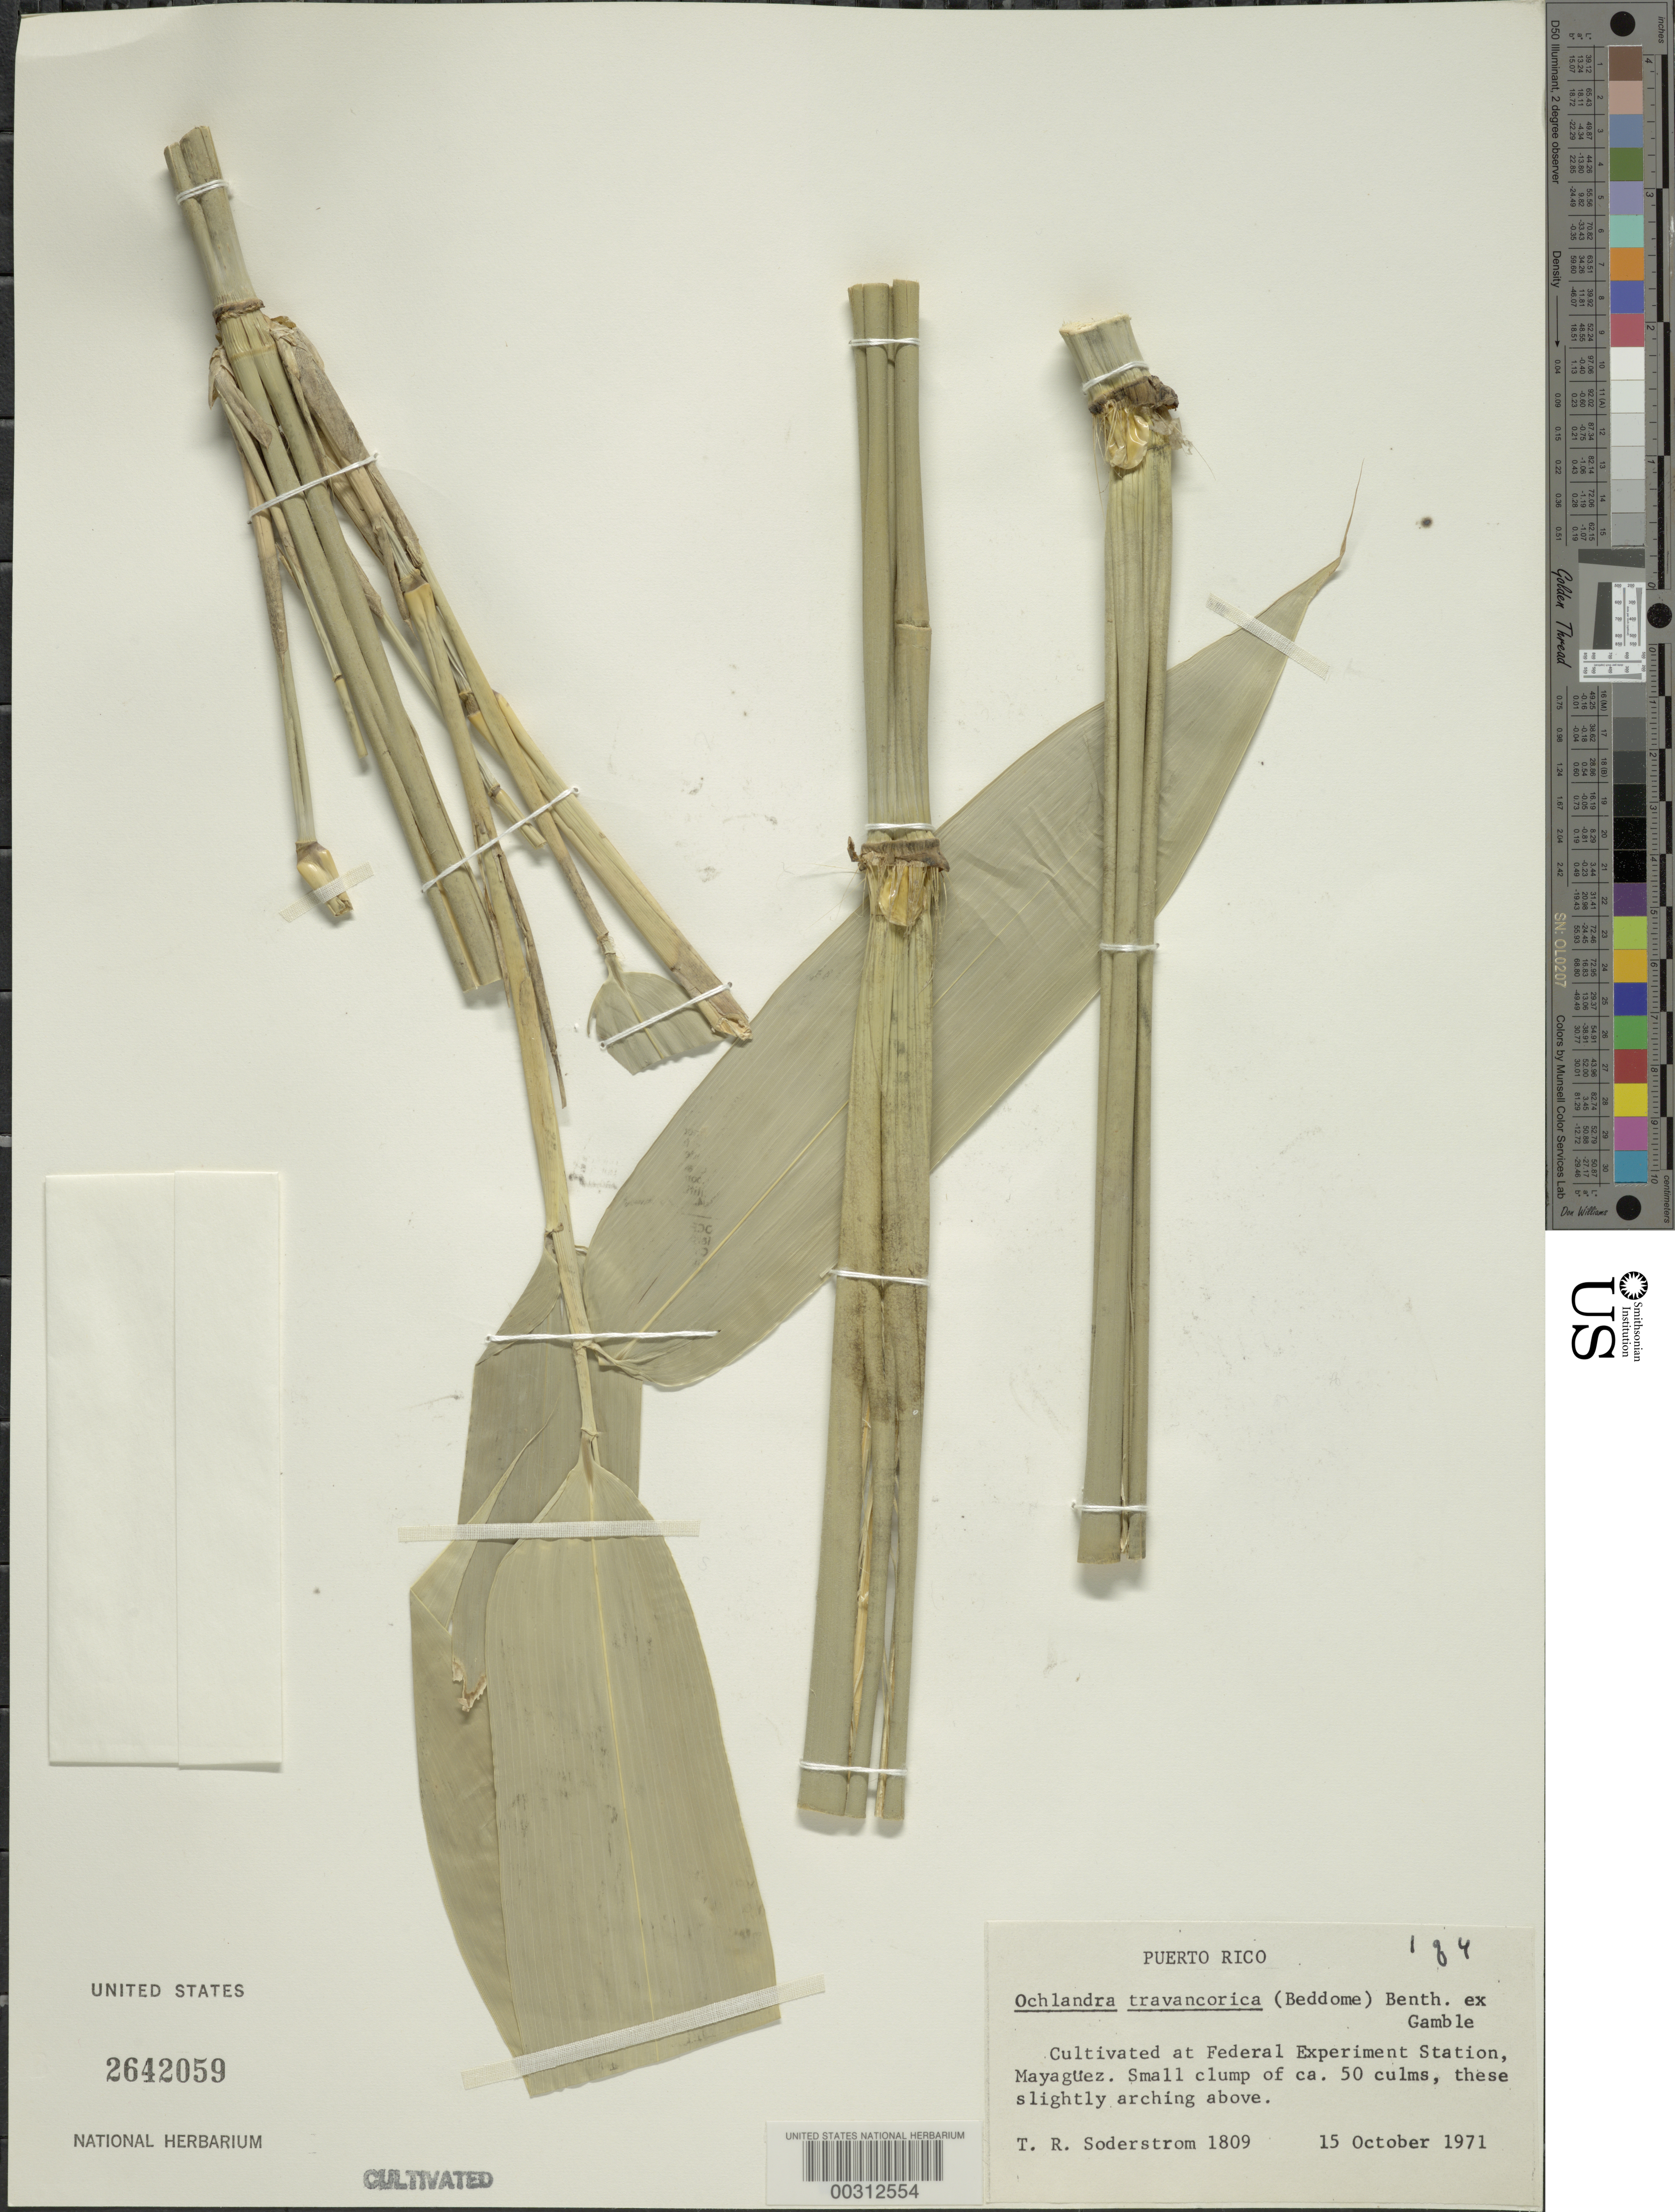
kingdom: Plantae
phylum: Tracheophyta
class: Liliopsida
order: Poales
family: Poaceae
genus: Ochlandra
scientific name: Ochlandra travancorica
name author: (Bedd.) Benth. ex Gamble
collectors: T. R. Soderstrom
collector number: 1809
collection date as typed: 15 Oct 1971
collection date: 1971-10-15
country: Puerto Rico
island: Greater Antilles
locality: Fed. expt. sta., mayaguez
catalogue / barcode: US 2642059